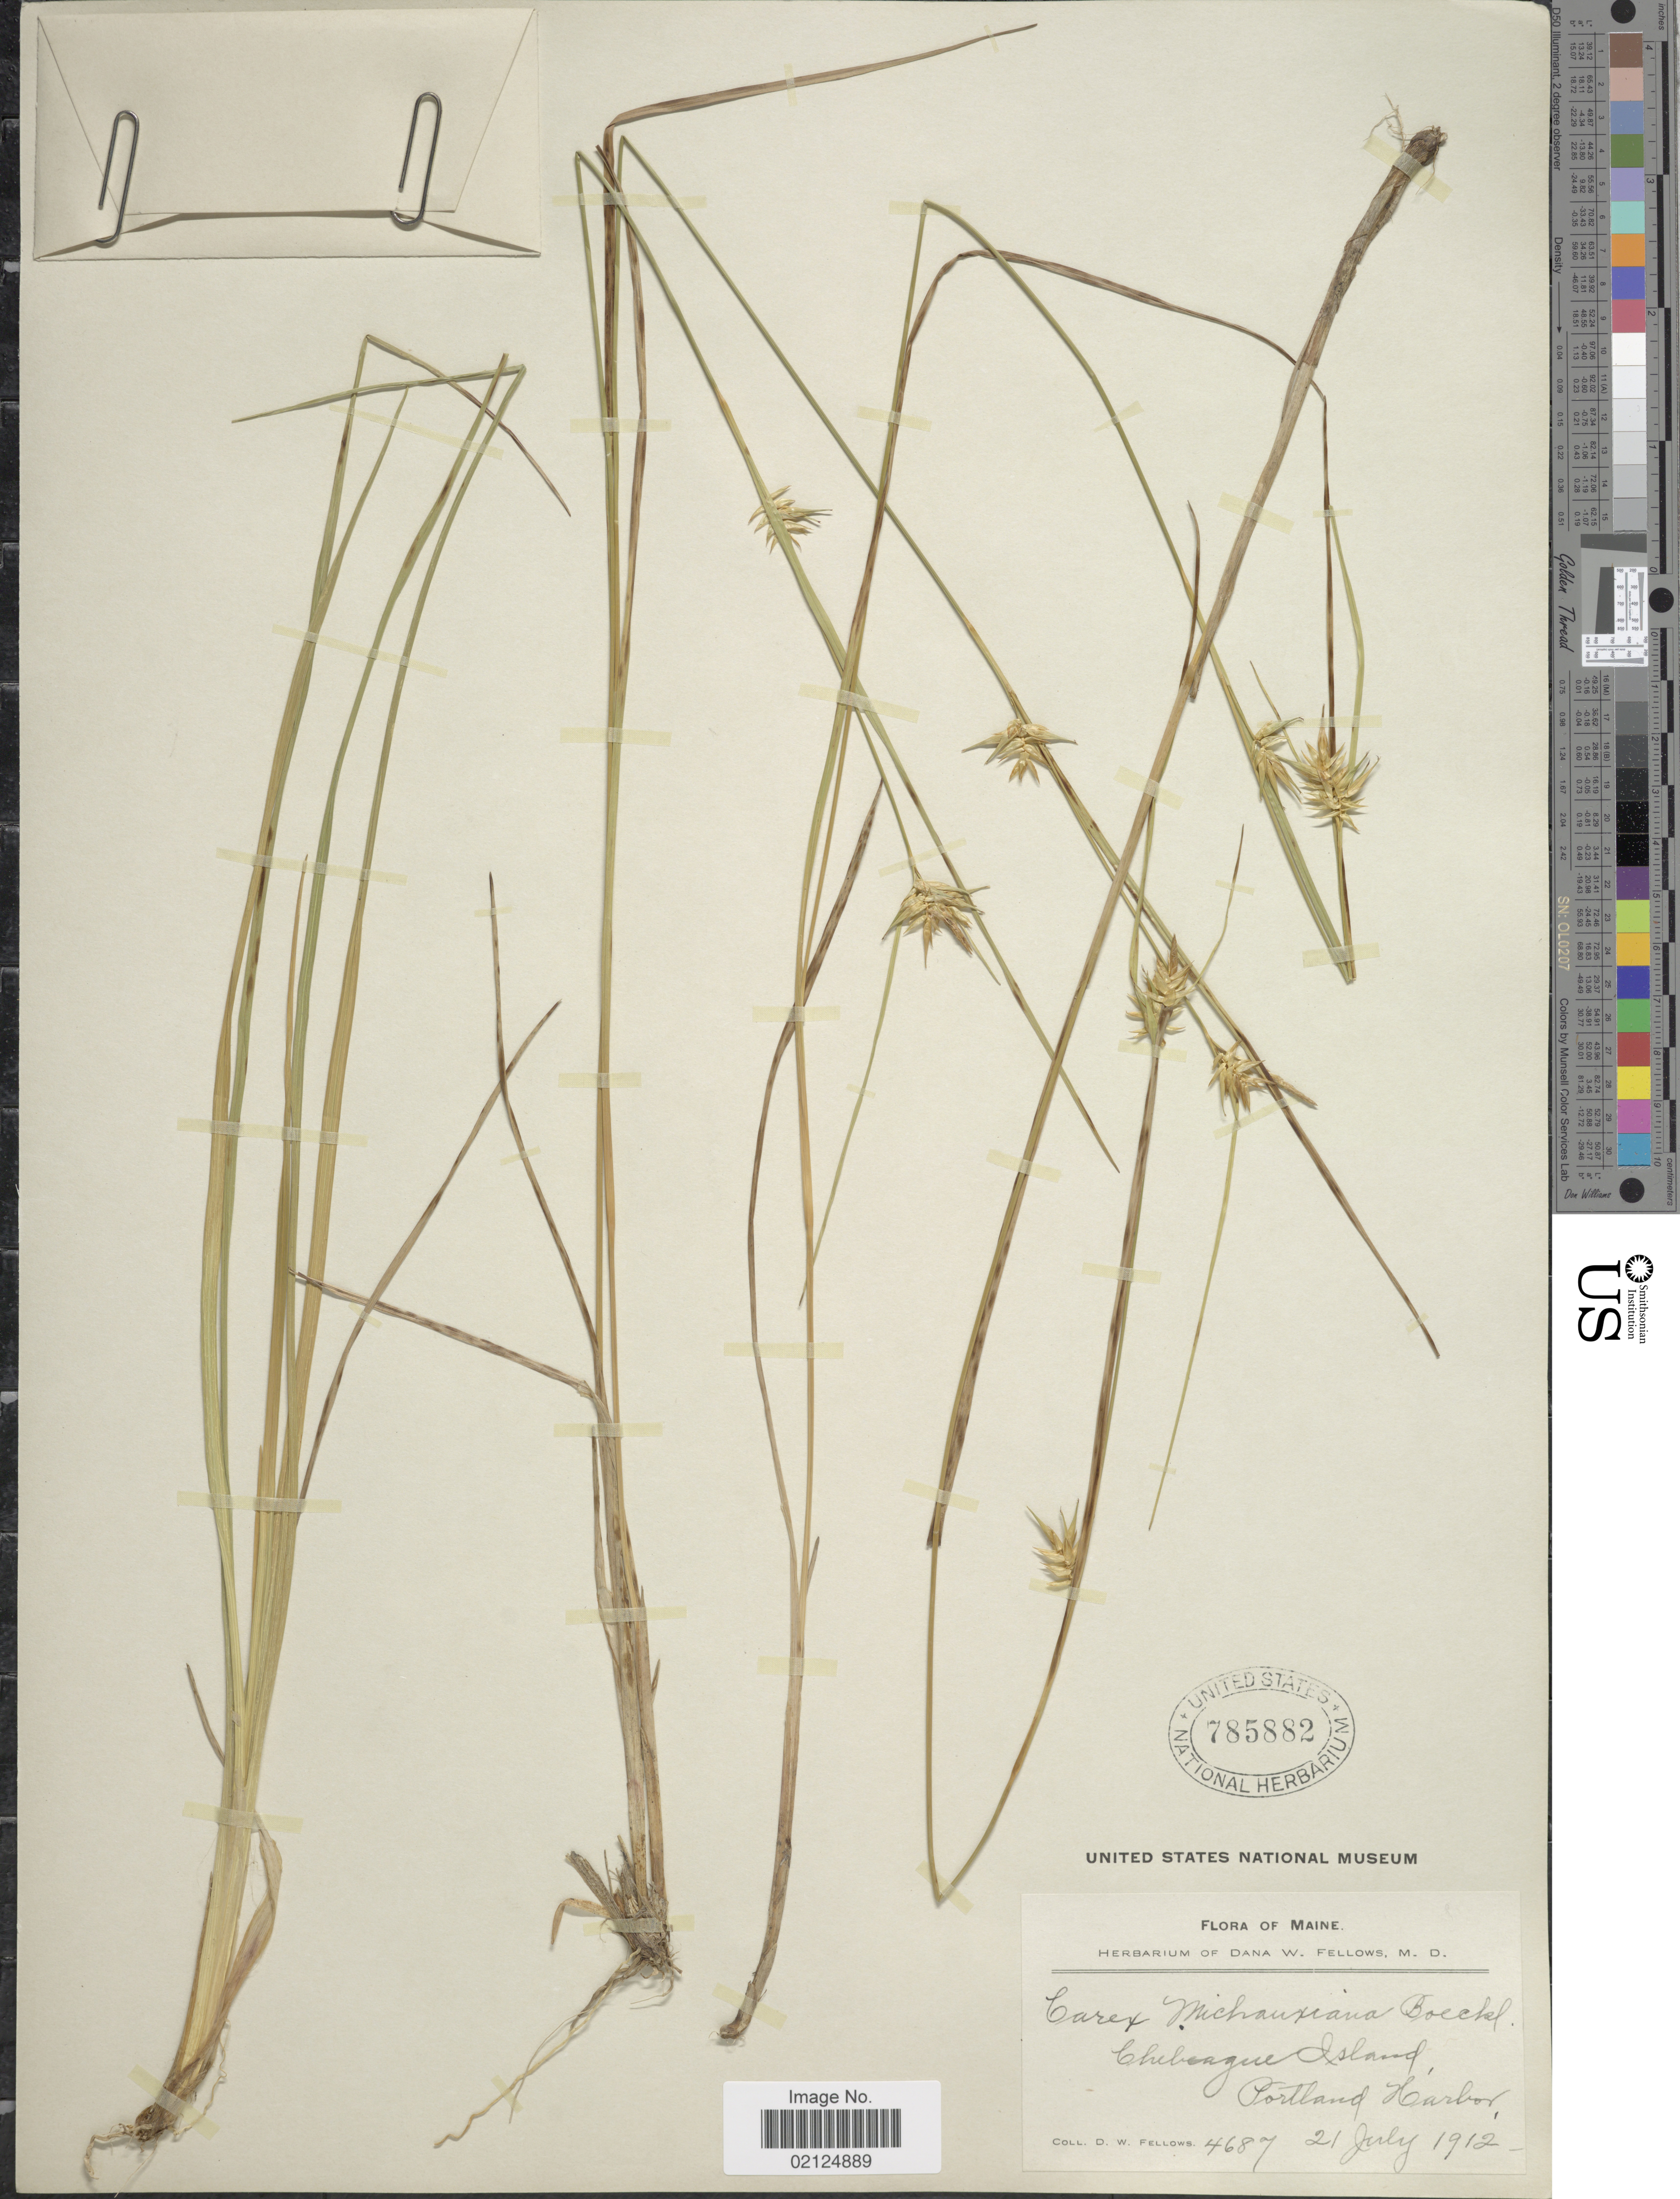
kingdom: Plantae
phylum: Tracheophyta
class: Liliopsida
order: Poales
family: Cyperaceae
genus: Carex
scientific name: Carex michauxiana subsp. michauxiana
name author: Boeckeler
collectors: D. W. Fellows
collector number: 4687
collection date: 1912-07-21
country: United States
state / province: Maine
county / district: Cumberland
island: Chebeague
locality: Chebeague Island, Portland Harbor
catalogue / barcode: US 785882